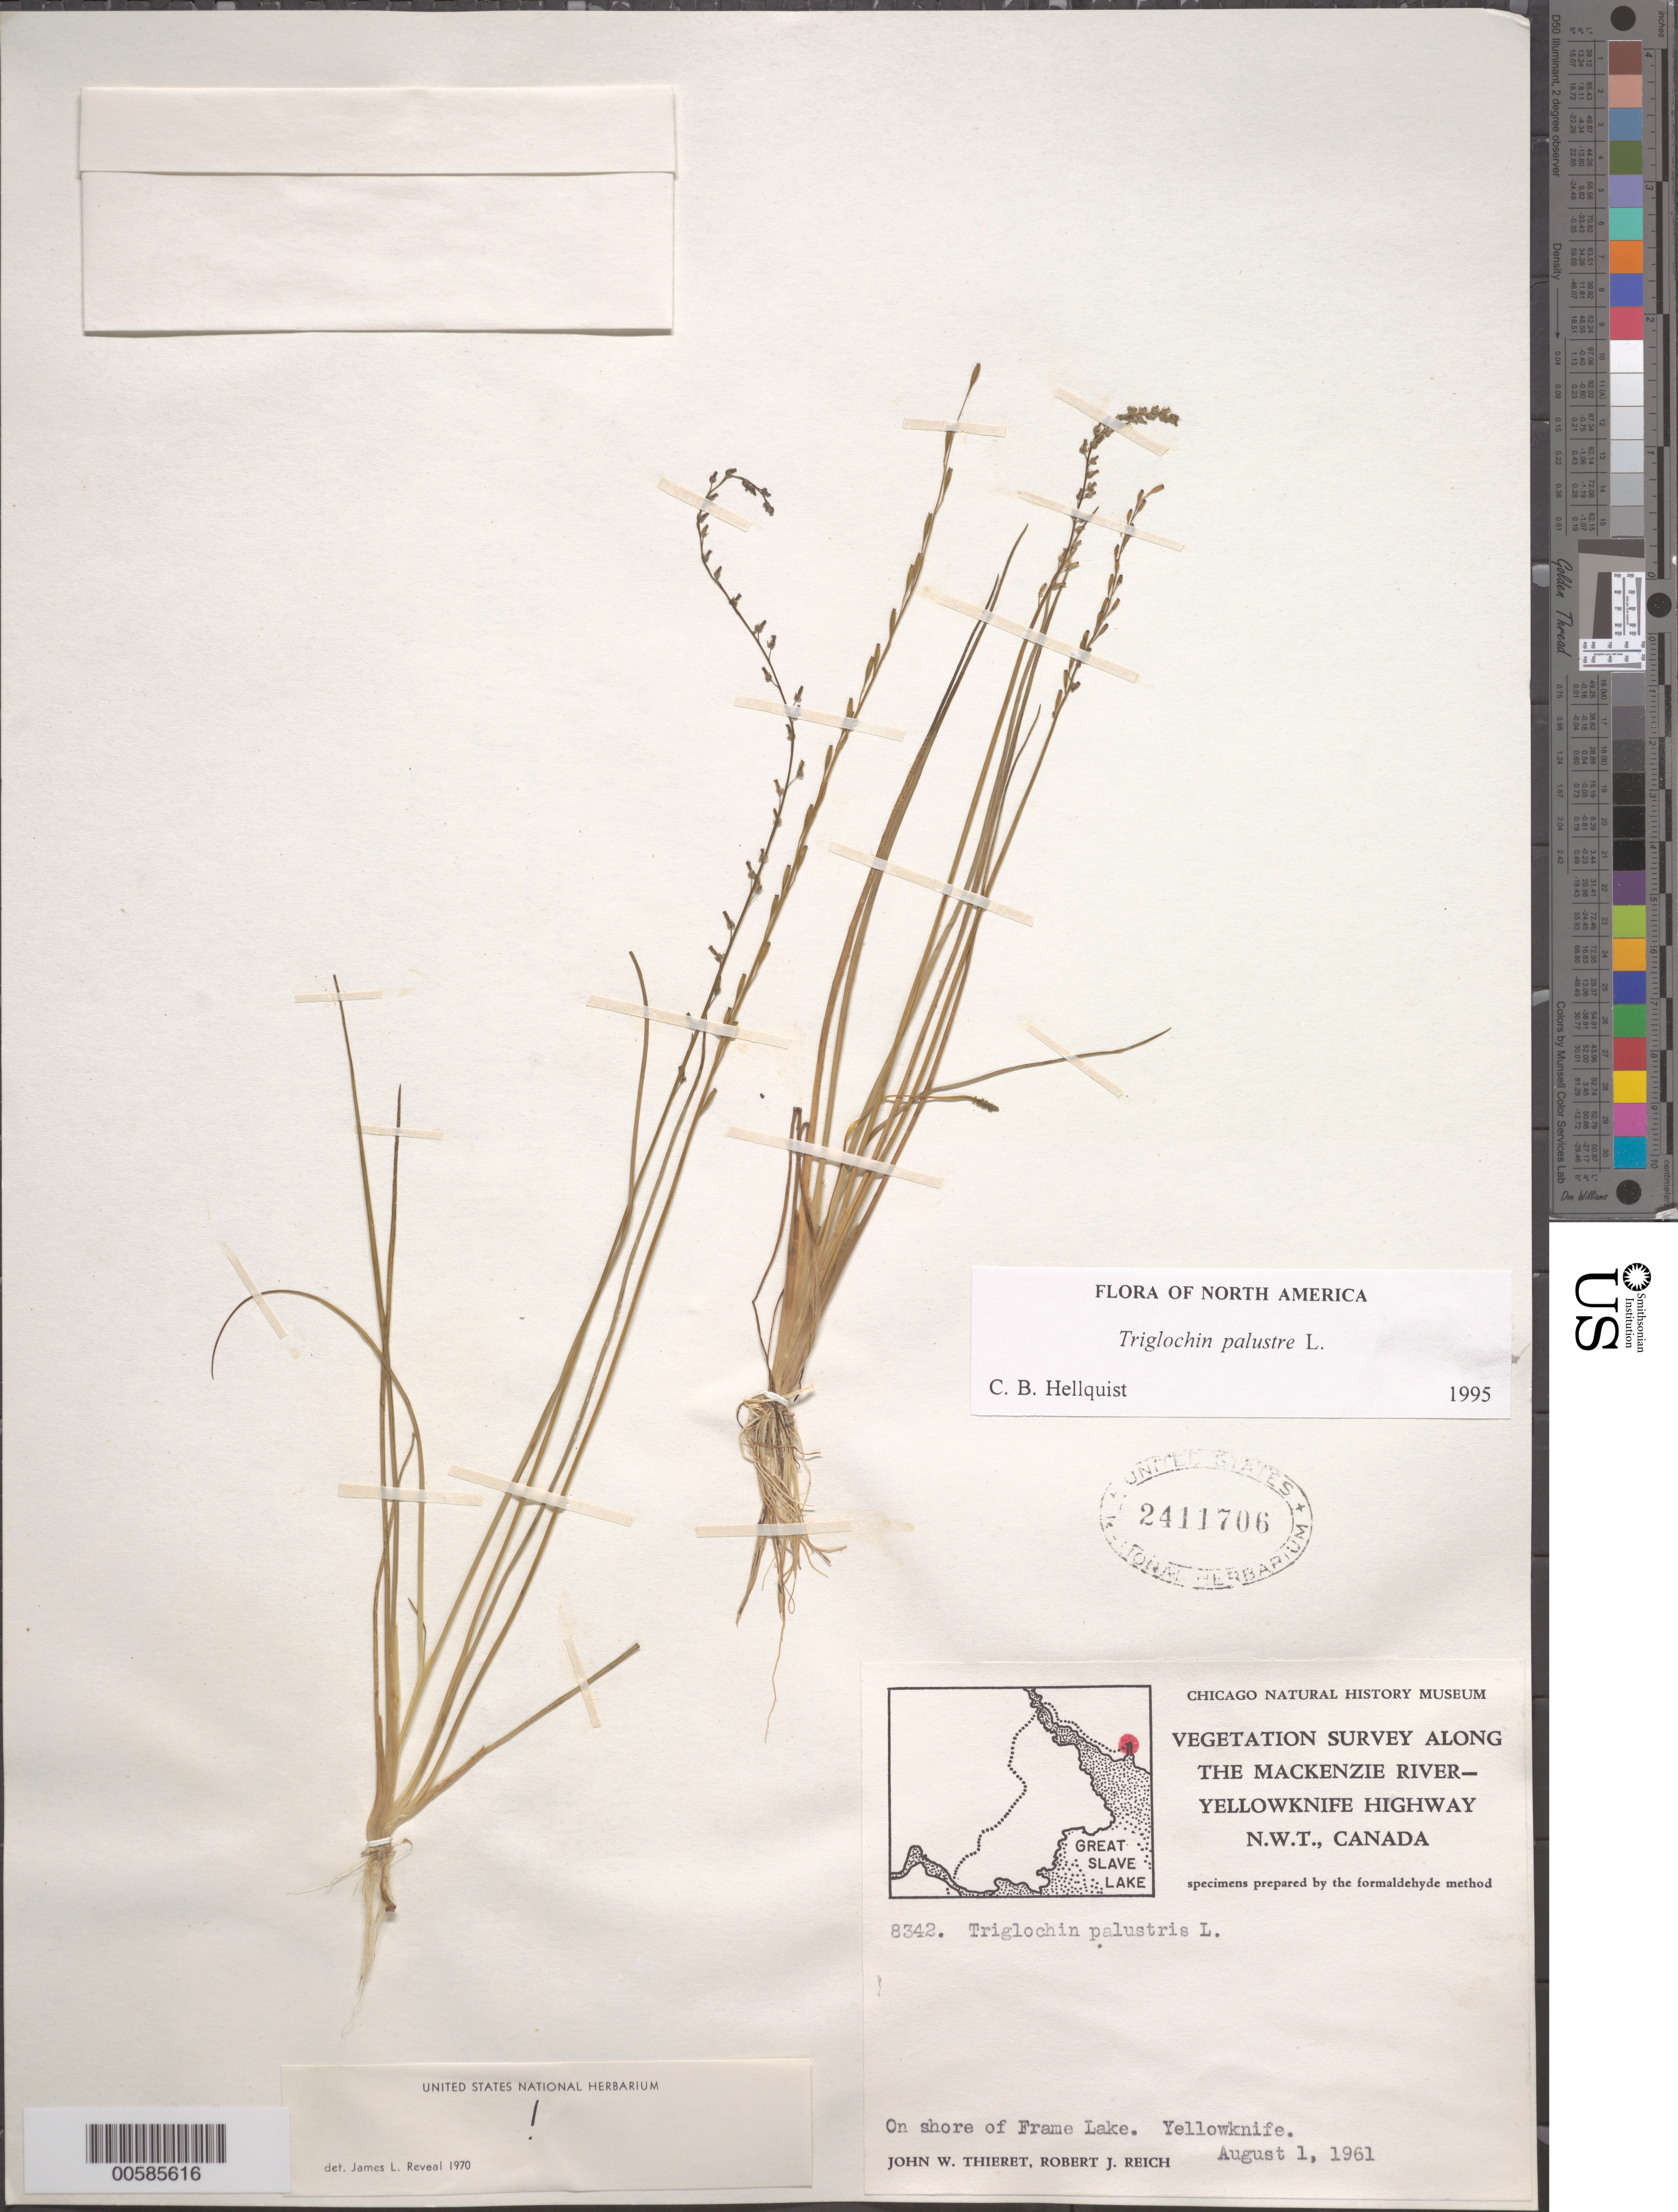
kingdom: Plantae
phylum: Tracheophyta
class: Liliopsida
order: Alismatales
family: Juncaginaceae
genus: Triglochin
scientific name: Triglochin palustris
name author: L.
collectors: J. W. Thieret & R. Reich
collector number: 8342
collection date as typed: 01 Aug 1961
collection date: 1961-08-01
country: Canada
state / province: Northwest Territories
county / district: Mackenzie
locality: Frame Lake, Yellowknife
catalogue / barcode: US 2411706